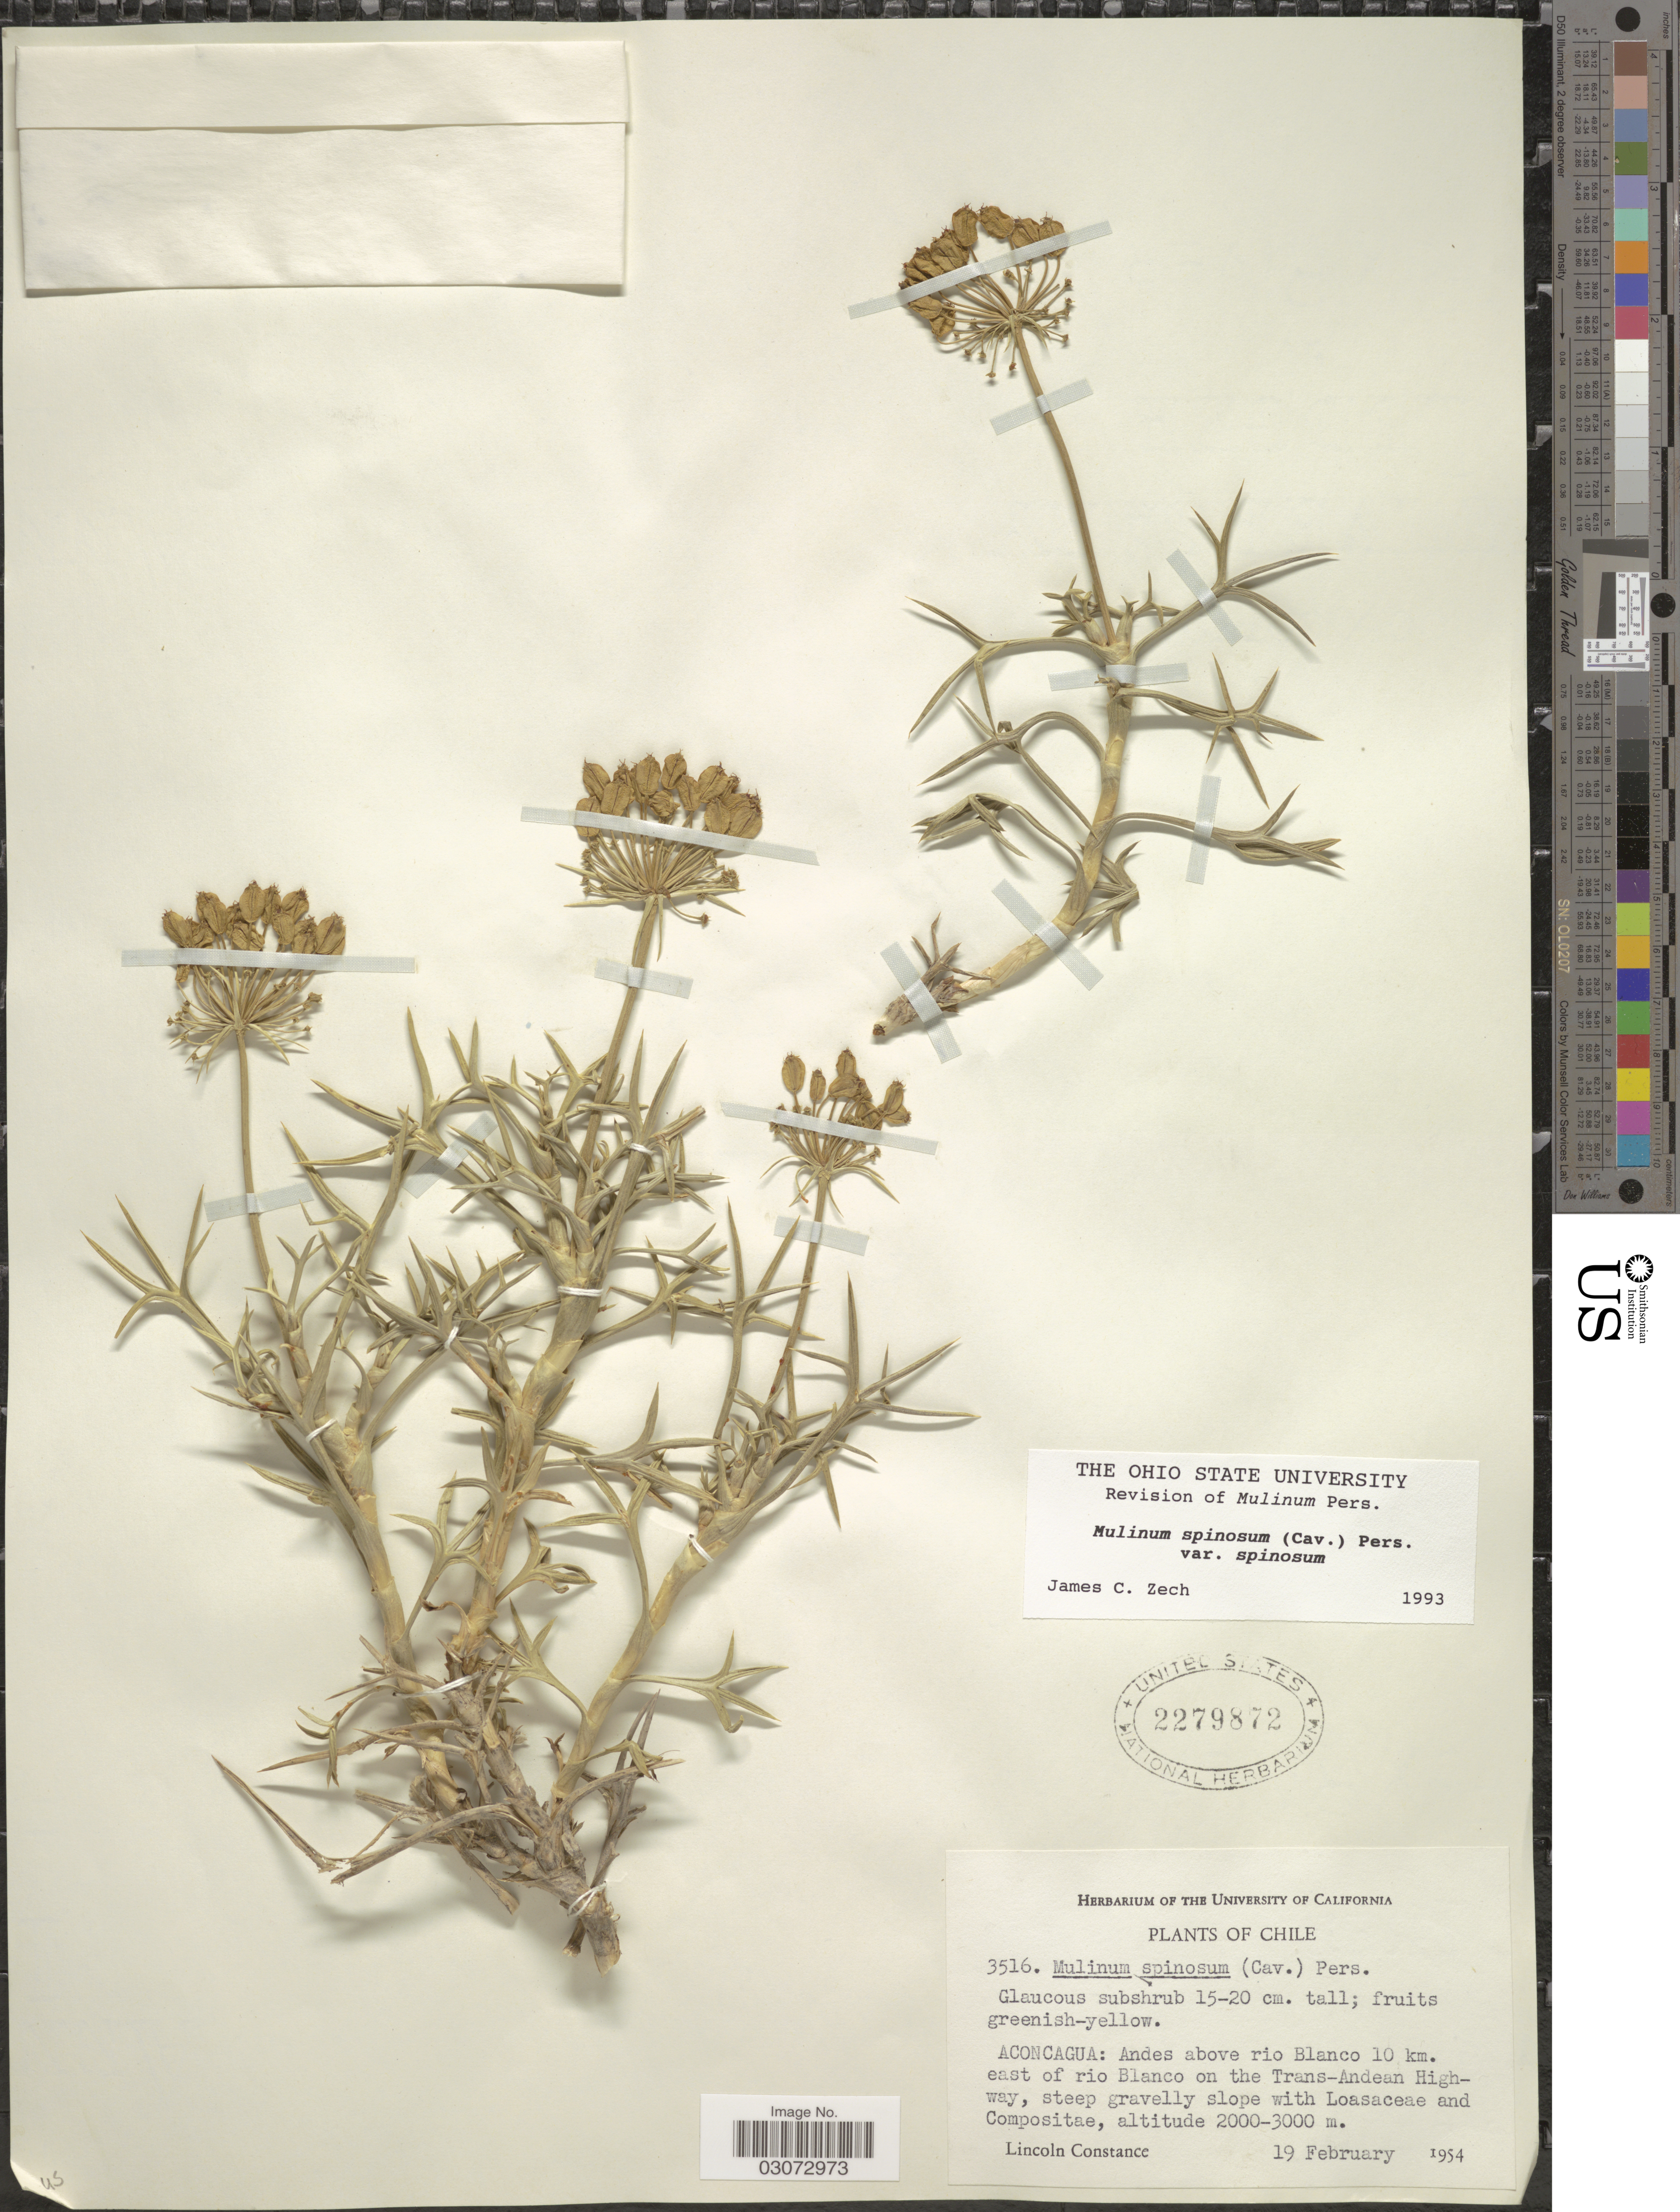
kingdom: Plantae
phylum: Tracheophyta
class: Magnoliopsida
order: Apiales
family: Apiaceae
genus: Mulinum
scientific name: Mulinum spinosum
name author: Pers.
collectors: L. Constance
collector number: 3516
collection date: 1954-02-19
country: Chile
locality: Aconcagua: Andes above rio Blanco 10 km. east of rio Blanco on the Trans-Andean Highway.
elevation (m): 2000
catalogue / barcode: US 2279872